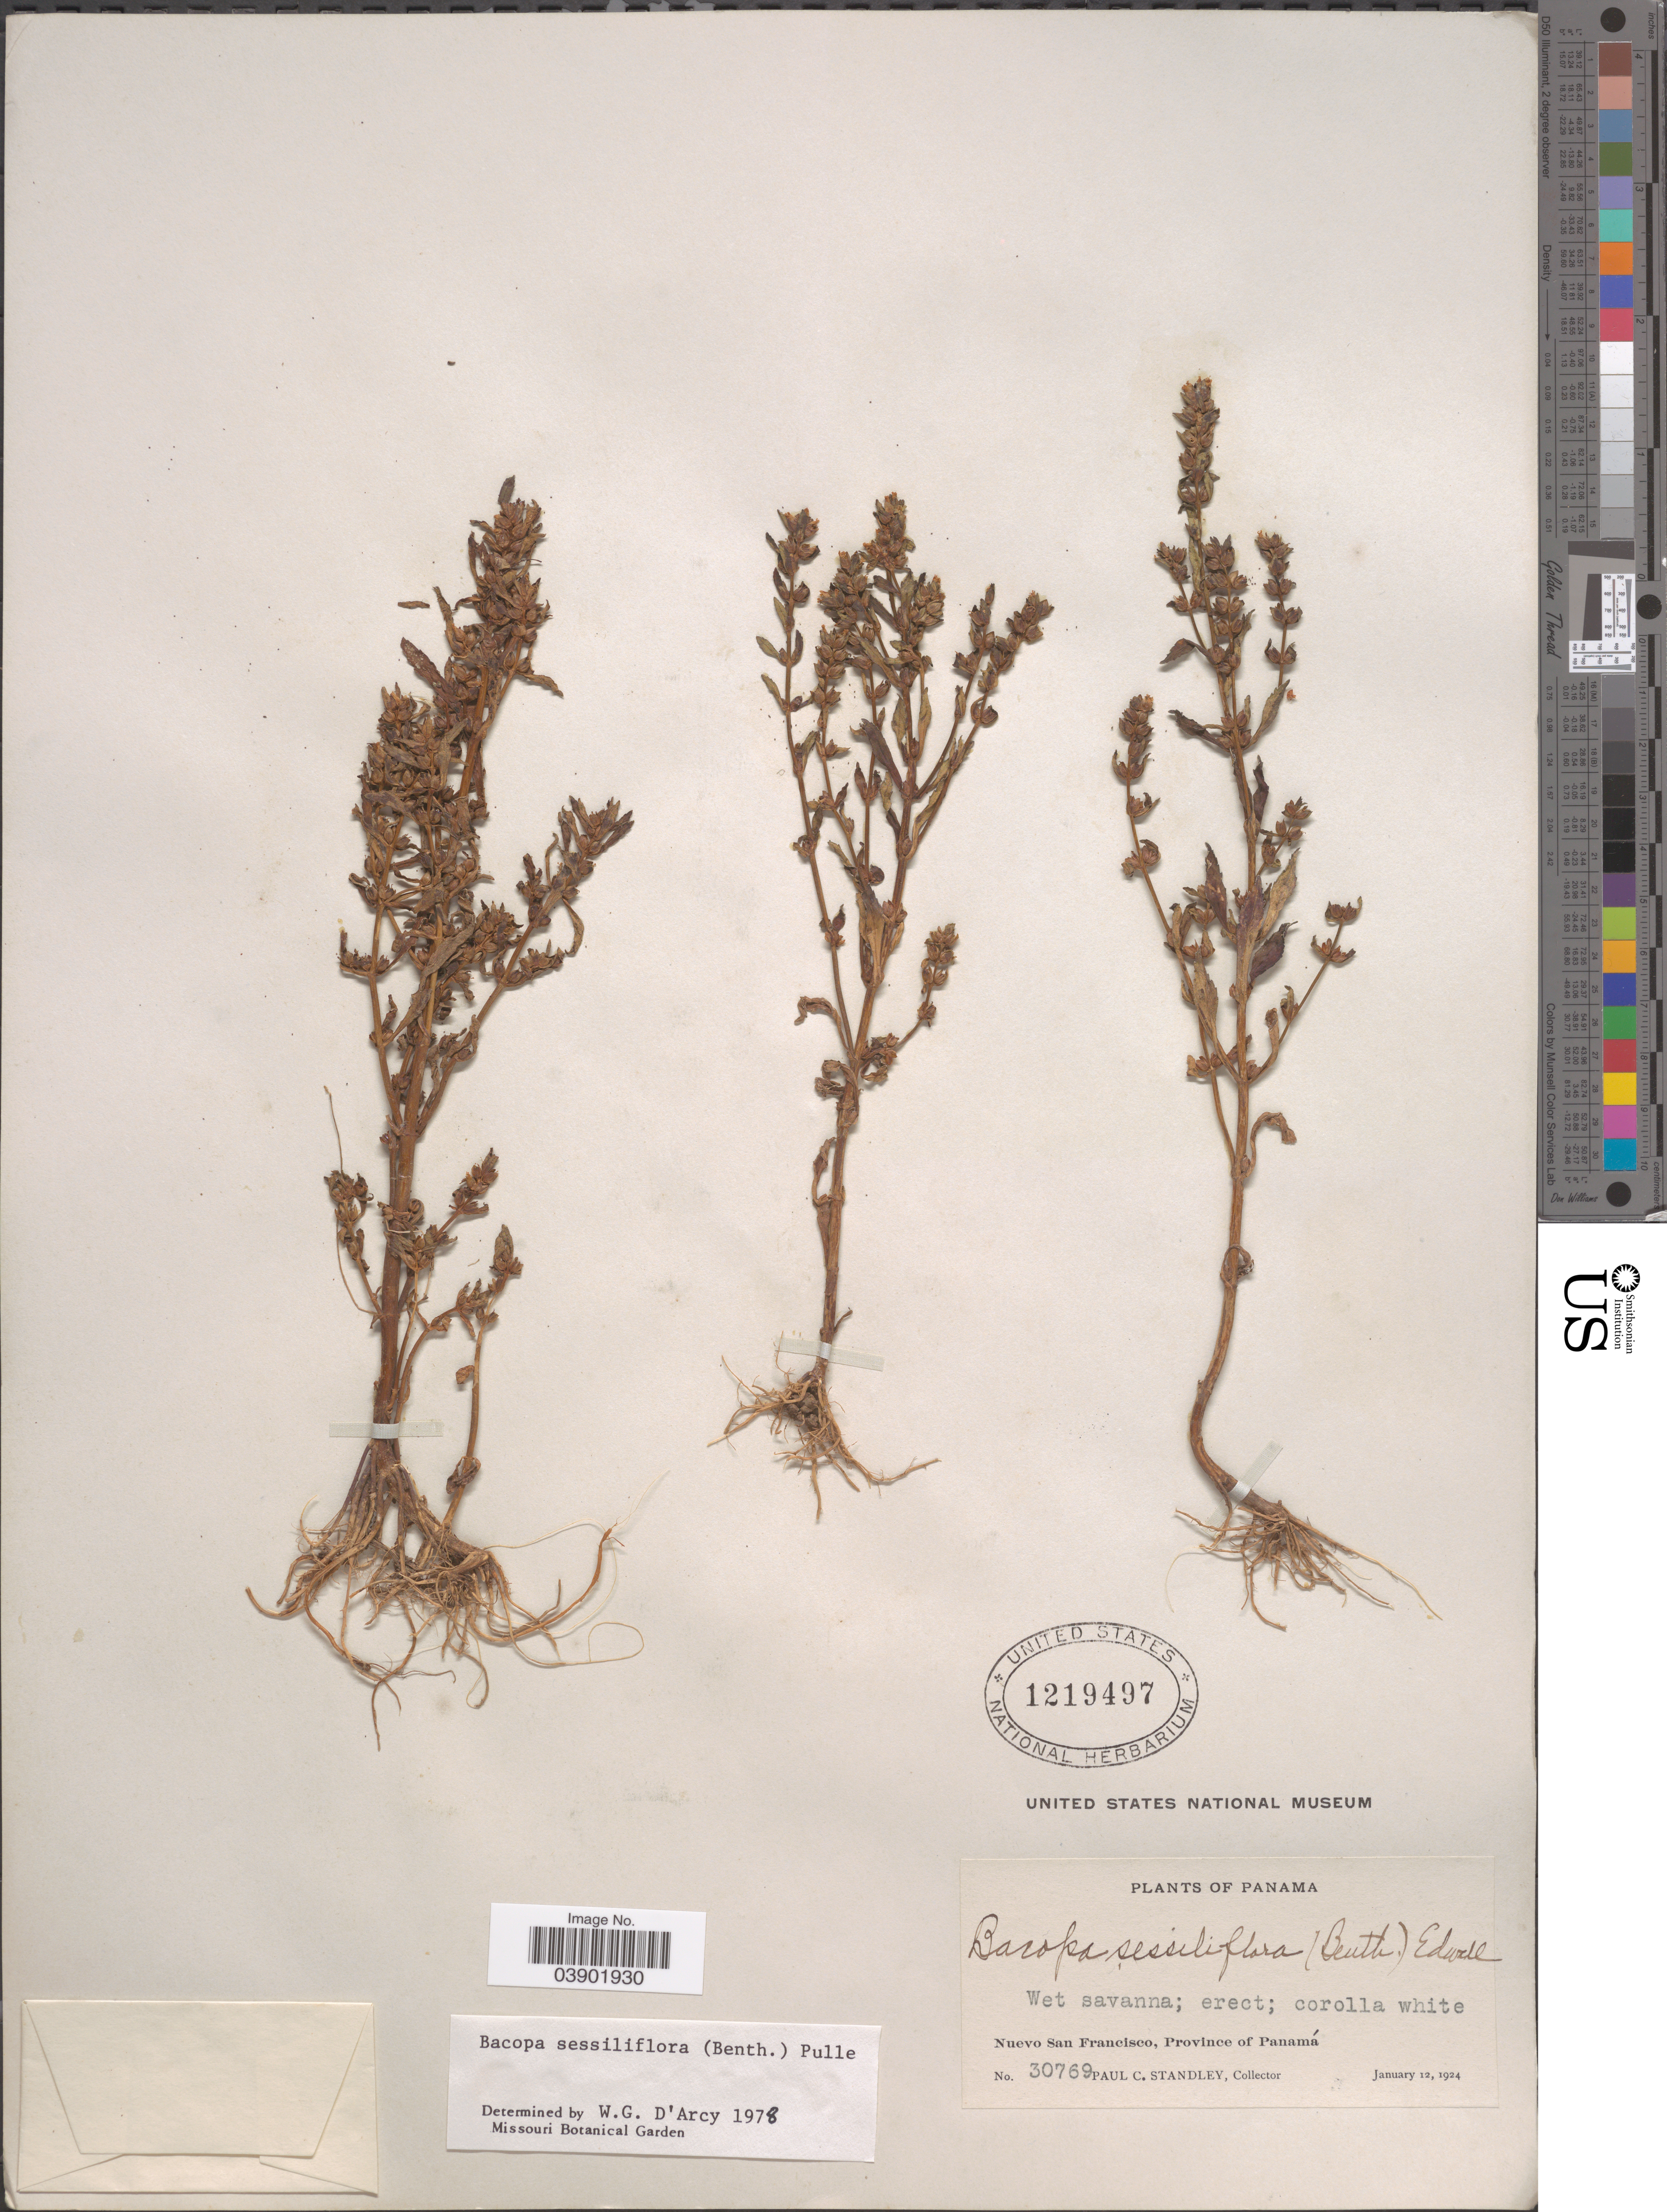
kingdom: Plantae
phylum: Tracheophyta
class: Magnoliopsida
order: Lamiales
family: Plantaginaceae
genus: Bacopa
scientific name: Bacopa sessiliflora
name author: (Benth.) Edwall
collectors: E. Palmer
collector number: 30769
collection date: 1924-01-12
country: Panama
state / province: Panamá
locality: Nuevo San Francisco.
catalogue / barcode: US 1219497